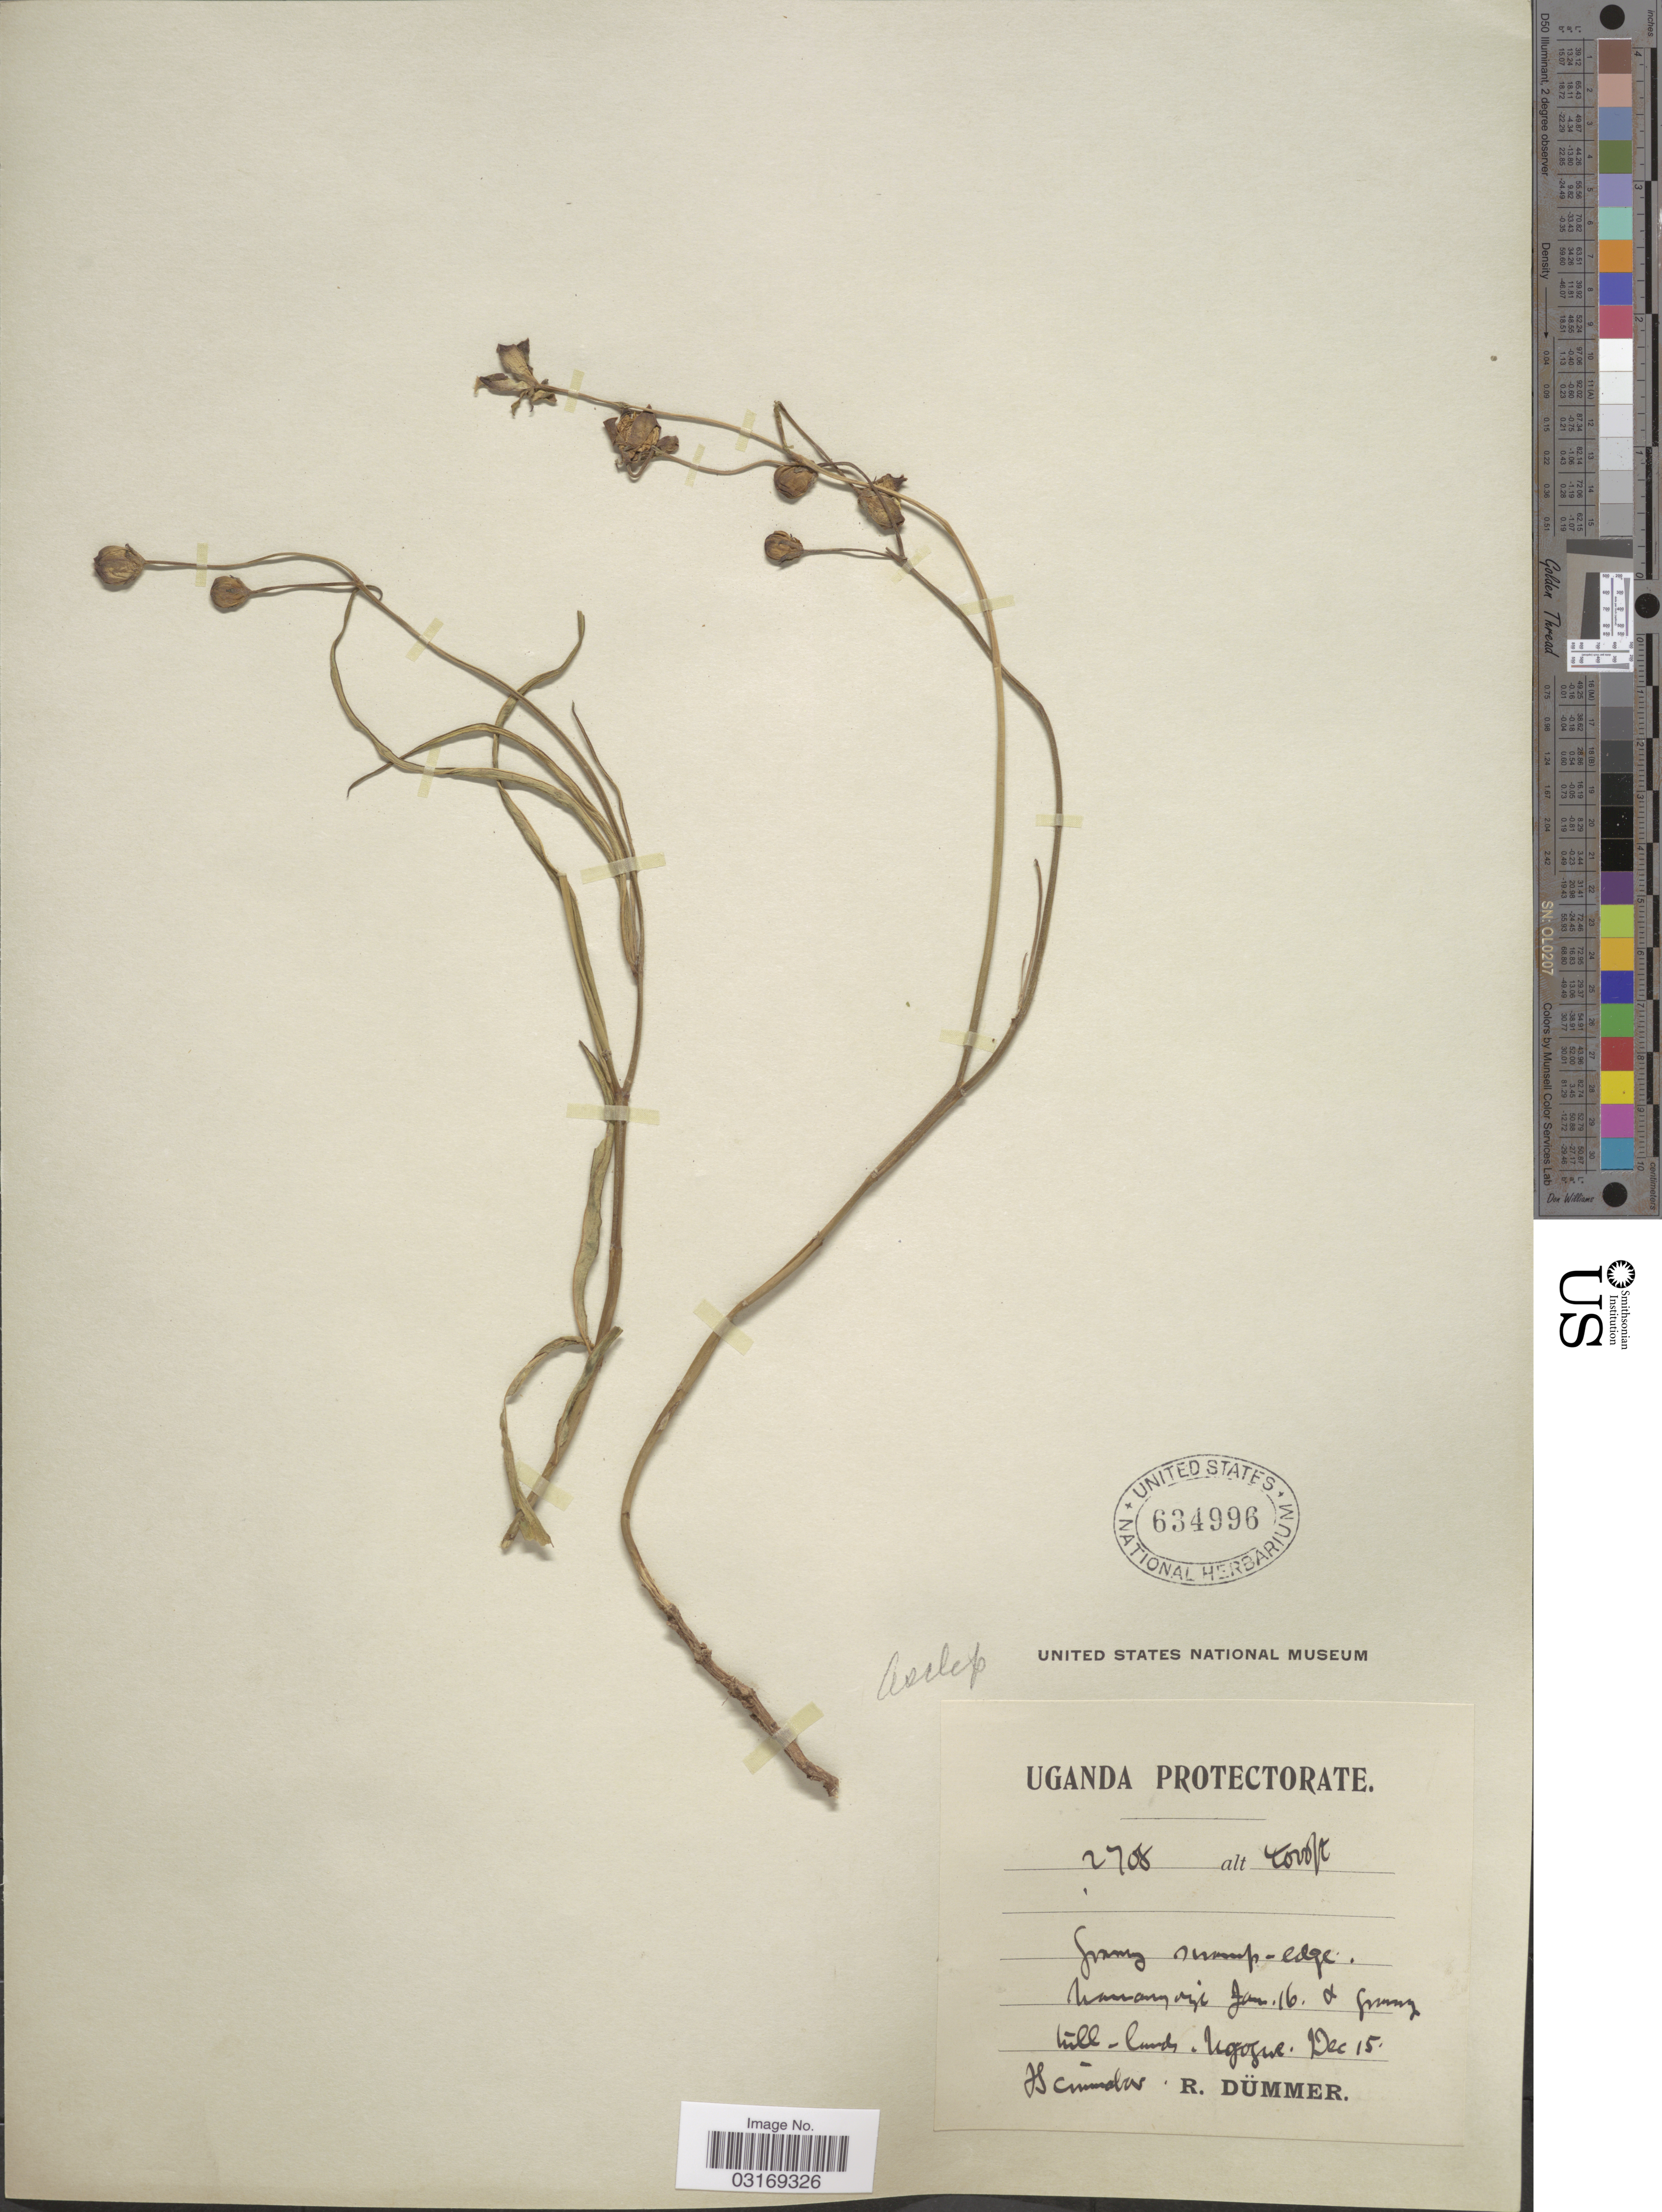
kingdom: Plantae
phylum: Tracheophyta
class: Magnoliopsida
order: Gentianales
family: Apocynaceae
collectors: R. A. Dümmer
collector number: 2708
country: Uganda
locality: Namanyonyi.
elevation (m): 1219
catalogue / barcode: US 634996